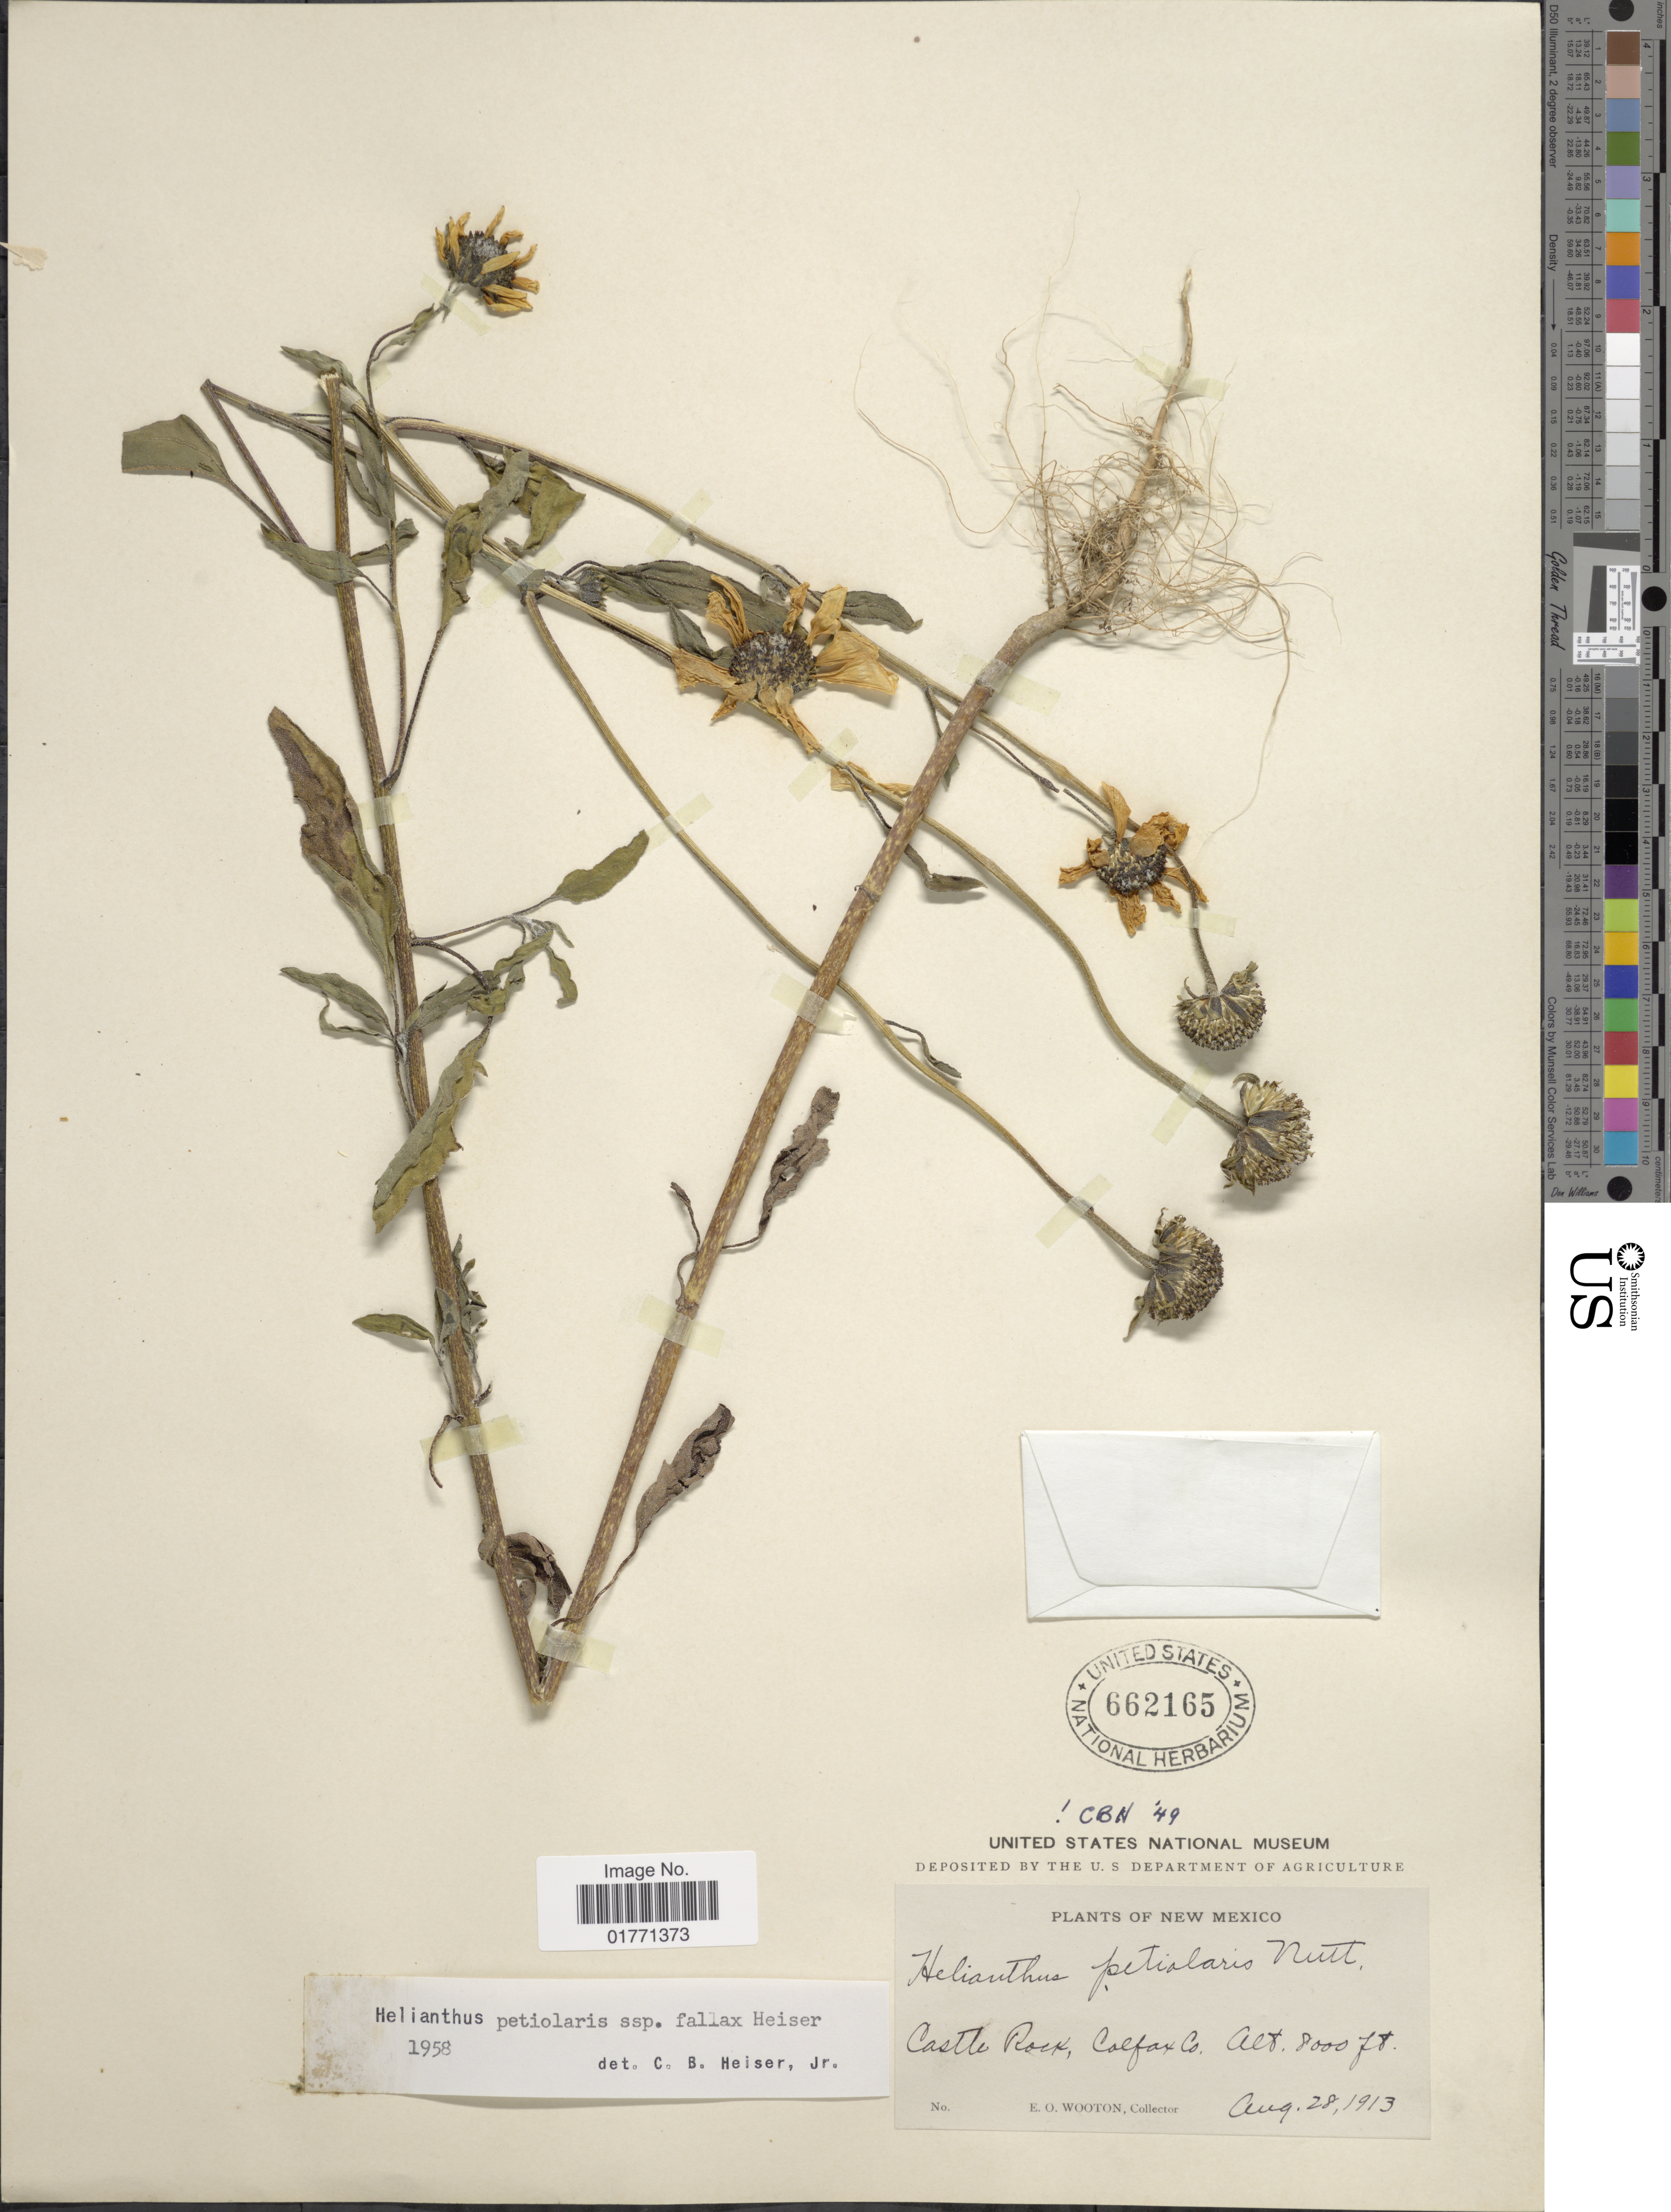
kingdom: Plantae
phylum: Tracheophyta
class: Magnoliopsida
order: Asterales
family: Asteraceae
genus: Helianthus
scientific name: Helianthus petiolaris subsp. fallax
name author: Heiser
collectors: E. O. Wooton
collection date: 1913-08-28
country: United States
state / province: New Mexico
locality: Castle Rock, Colfax Co.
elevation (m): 2438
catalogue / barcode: US 62165